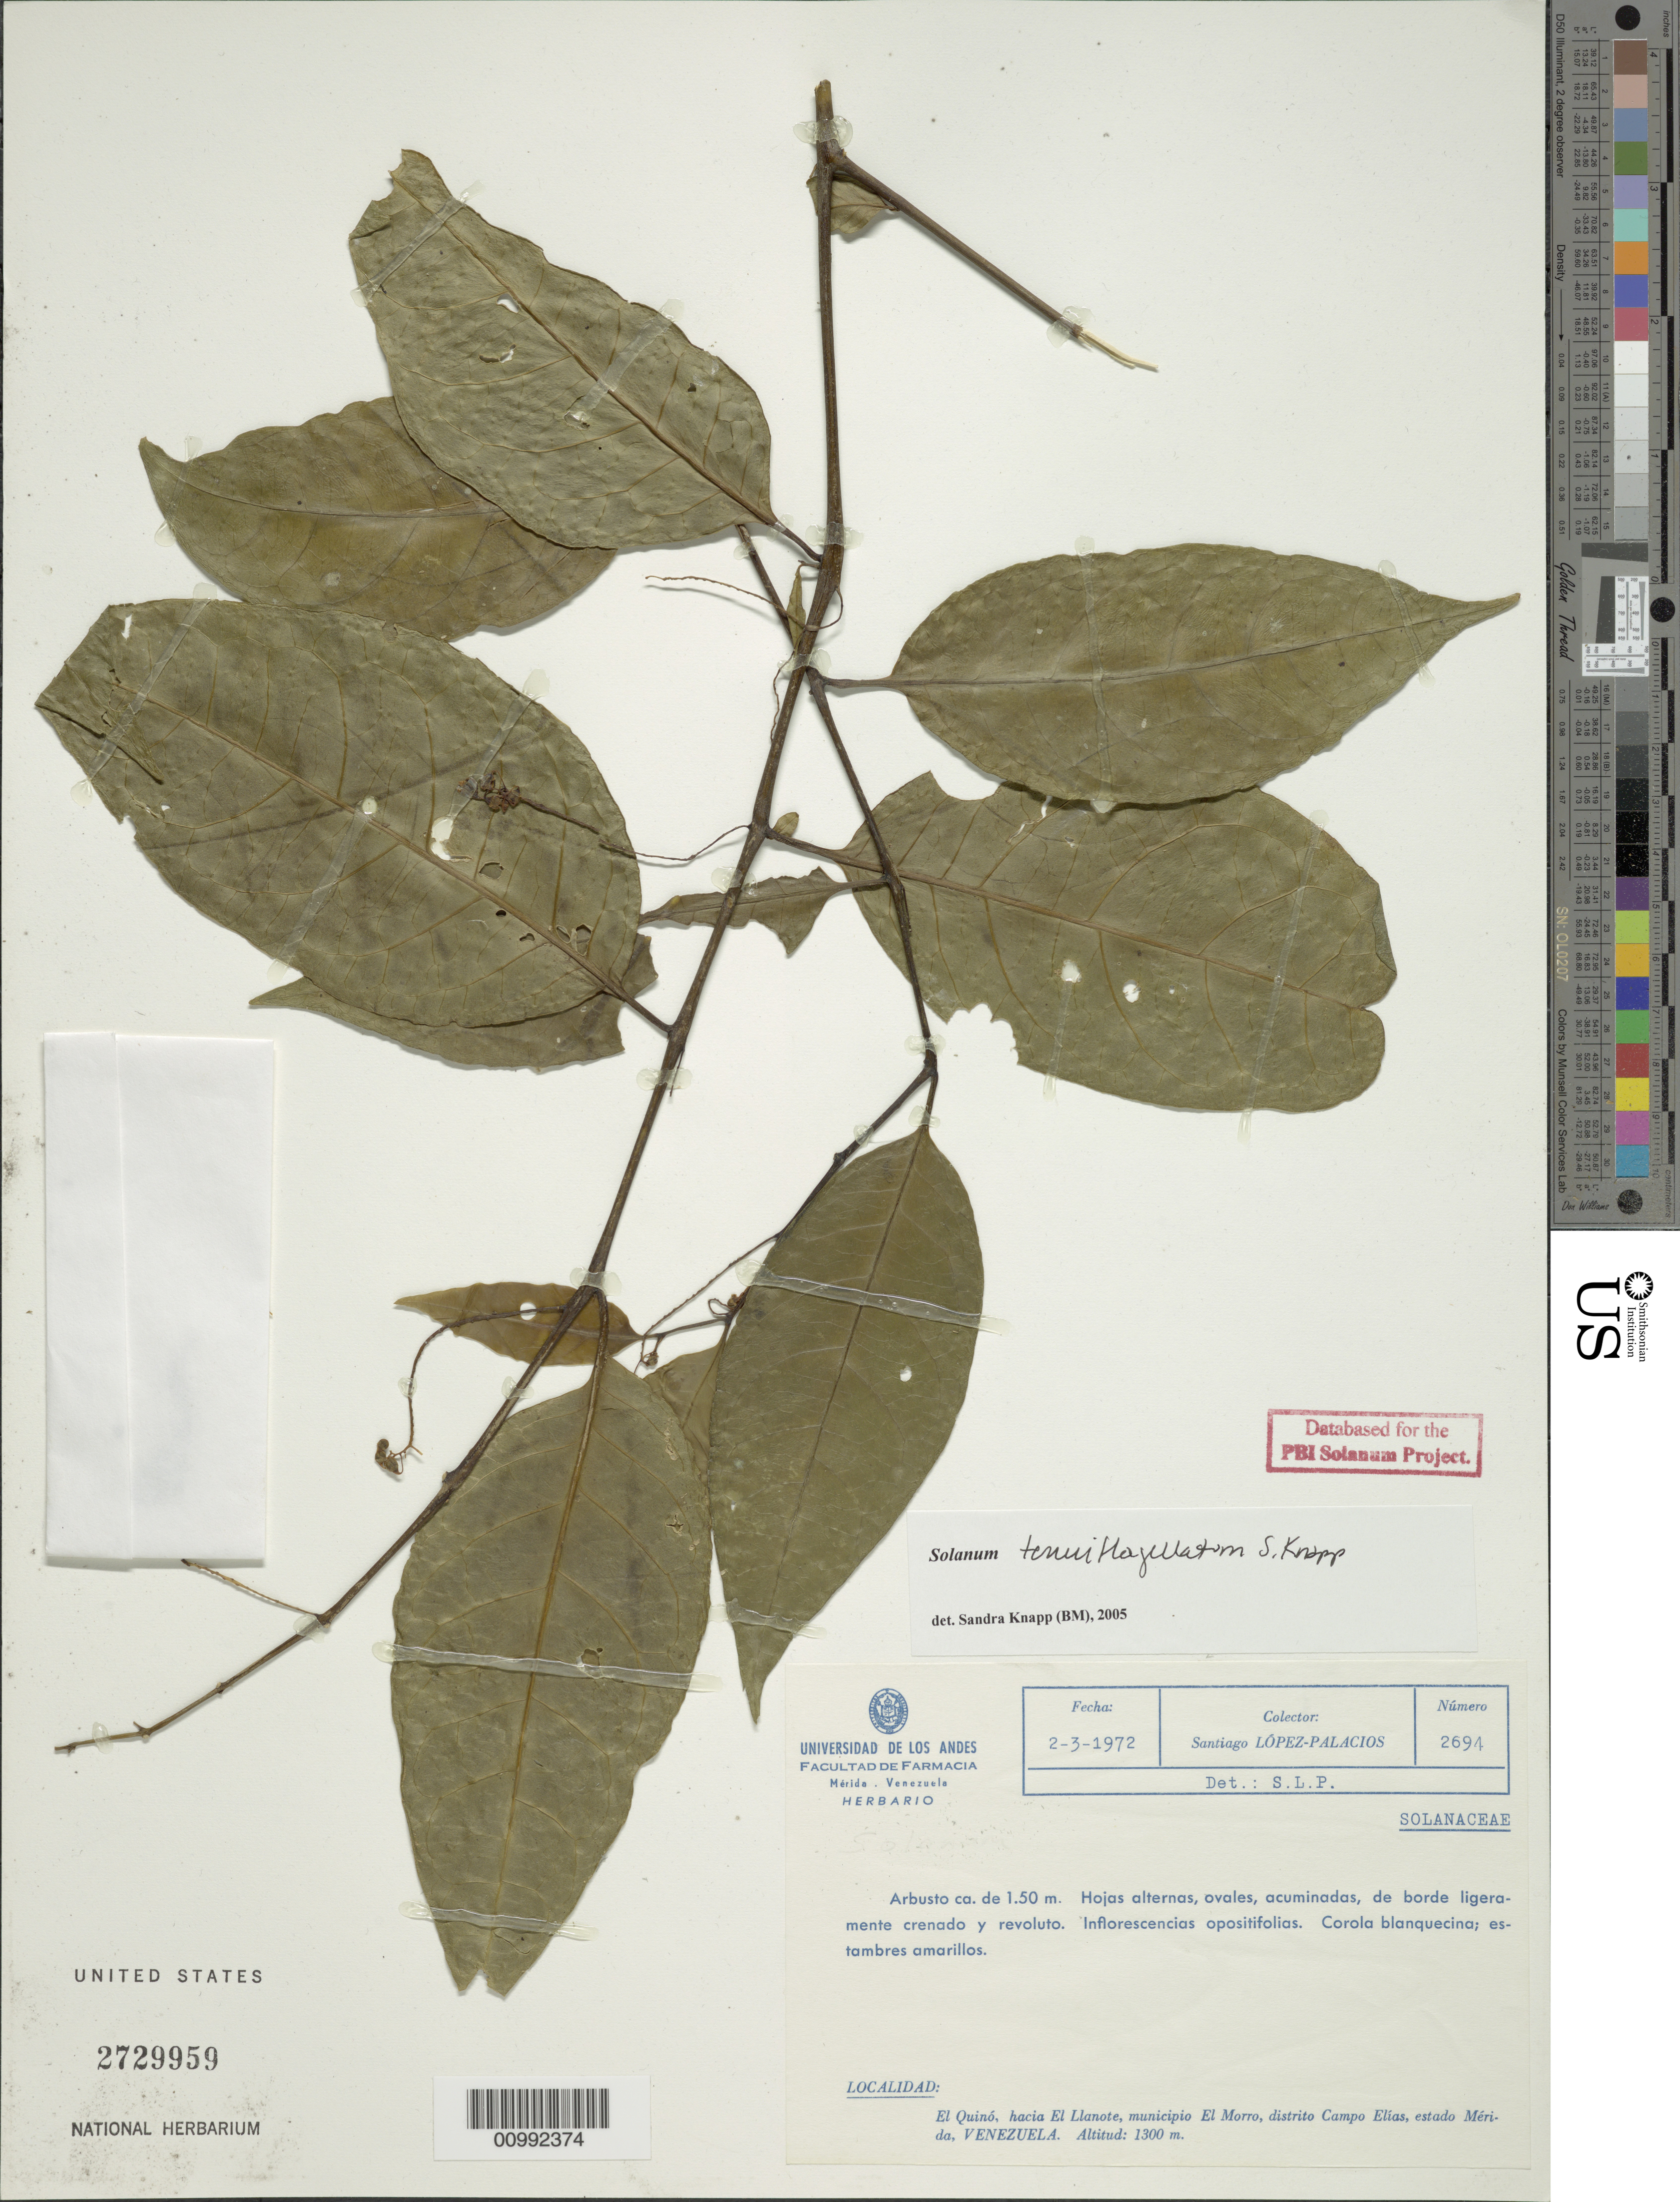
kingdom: Plantae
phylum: Tracheophyta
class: Magnoliopsida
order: Solanales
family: Solanaceae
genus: Solanum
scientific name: Solanum tenuiflagellatum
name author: S. Knapp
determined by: Knapp, S. D.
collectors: S. López-Palacios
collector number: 2694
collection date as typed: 2 Mar 1972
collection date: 1972-03-02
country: Venezuela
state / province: Mérida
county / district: Campo Elías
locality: hacia El Llanote, mun. El Morro, distr. Campo Elias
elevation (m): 1300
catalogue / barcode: US 2729959